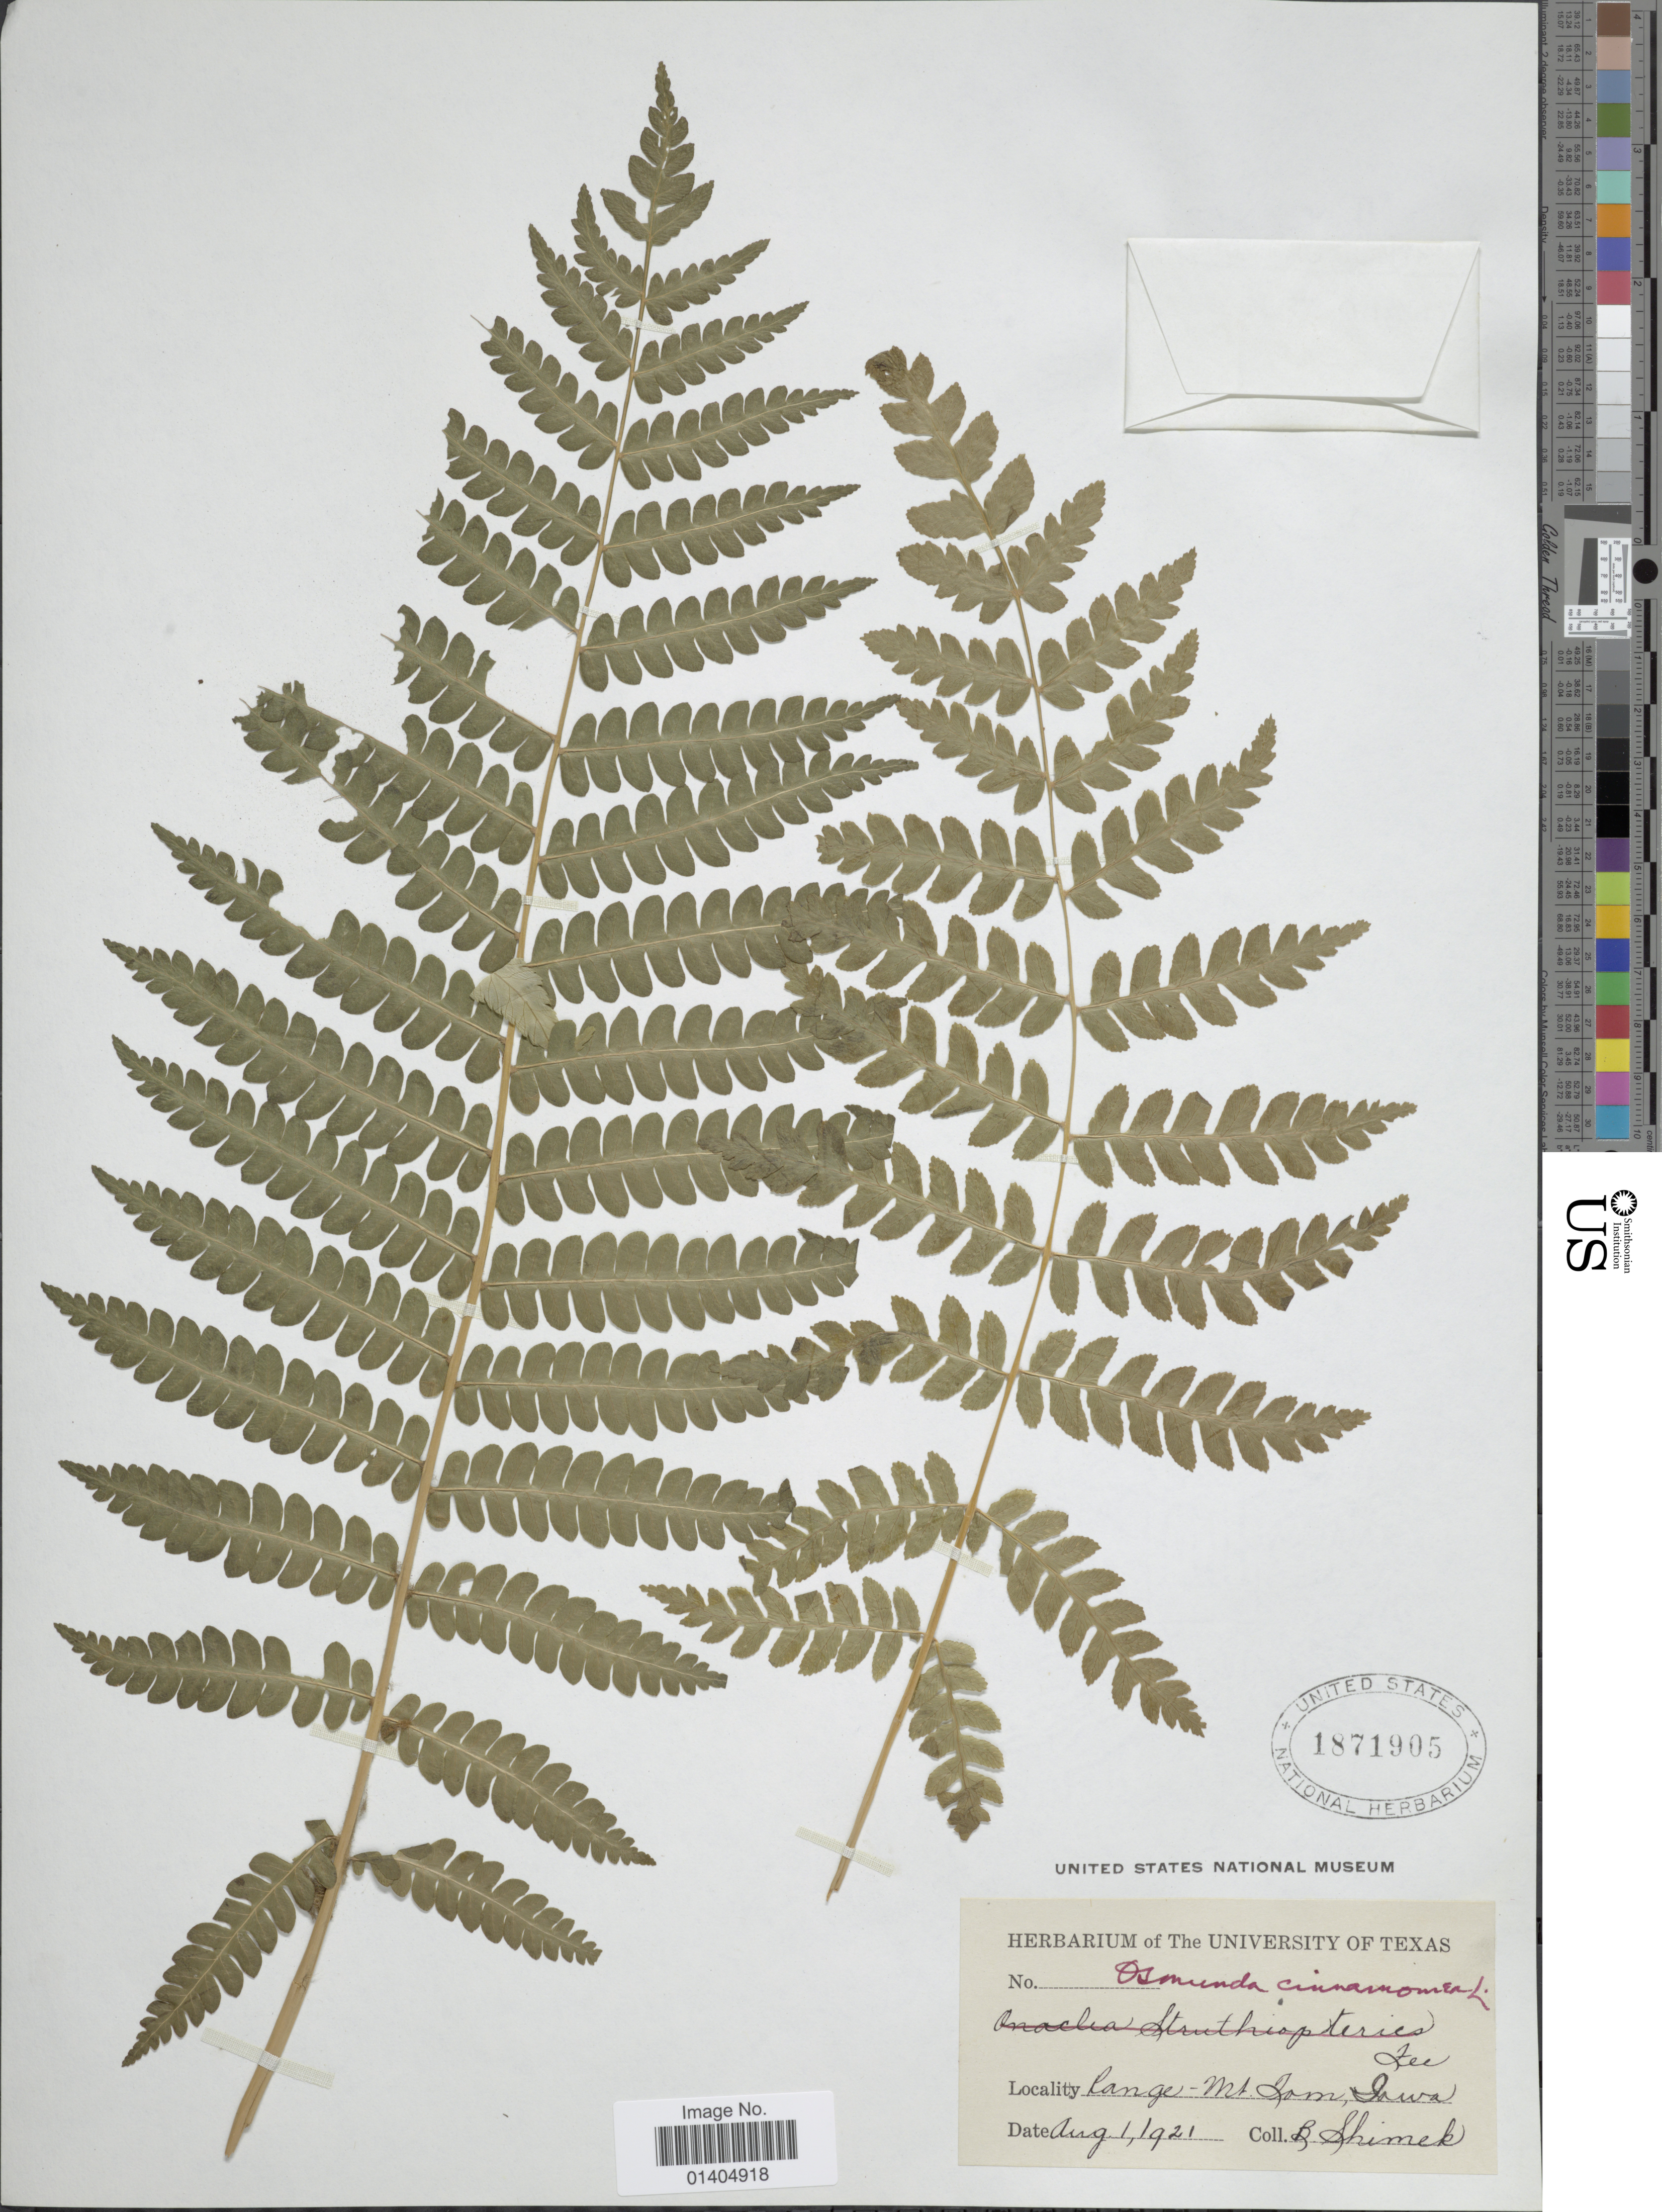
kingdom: Plantae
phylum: Tracheophyta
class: Polypodiopsida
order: Osmundales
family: Osmundaceae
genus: Osmundastrum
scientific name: Osmundastrum cinnamomeum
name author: (L.) C. Presl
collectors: B. Shimek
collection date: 1921-08-01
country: United States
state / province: Iowa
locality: Range- Mt Jom, Jawa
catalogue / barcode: US 1871905